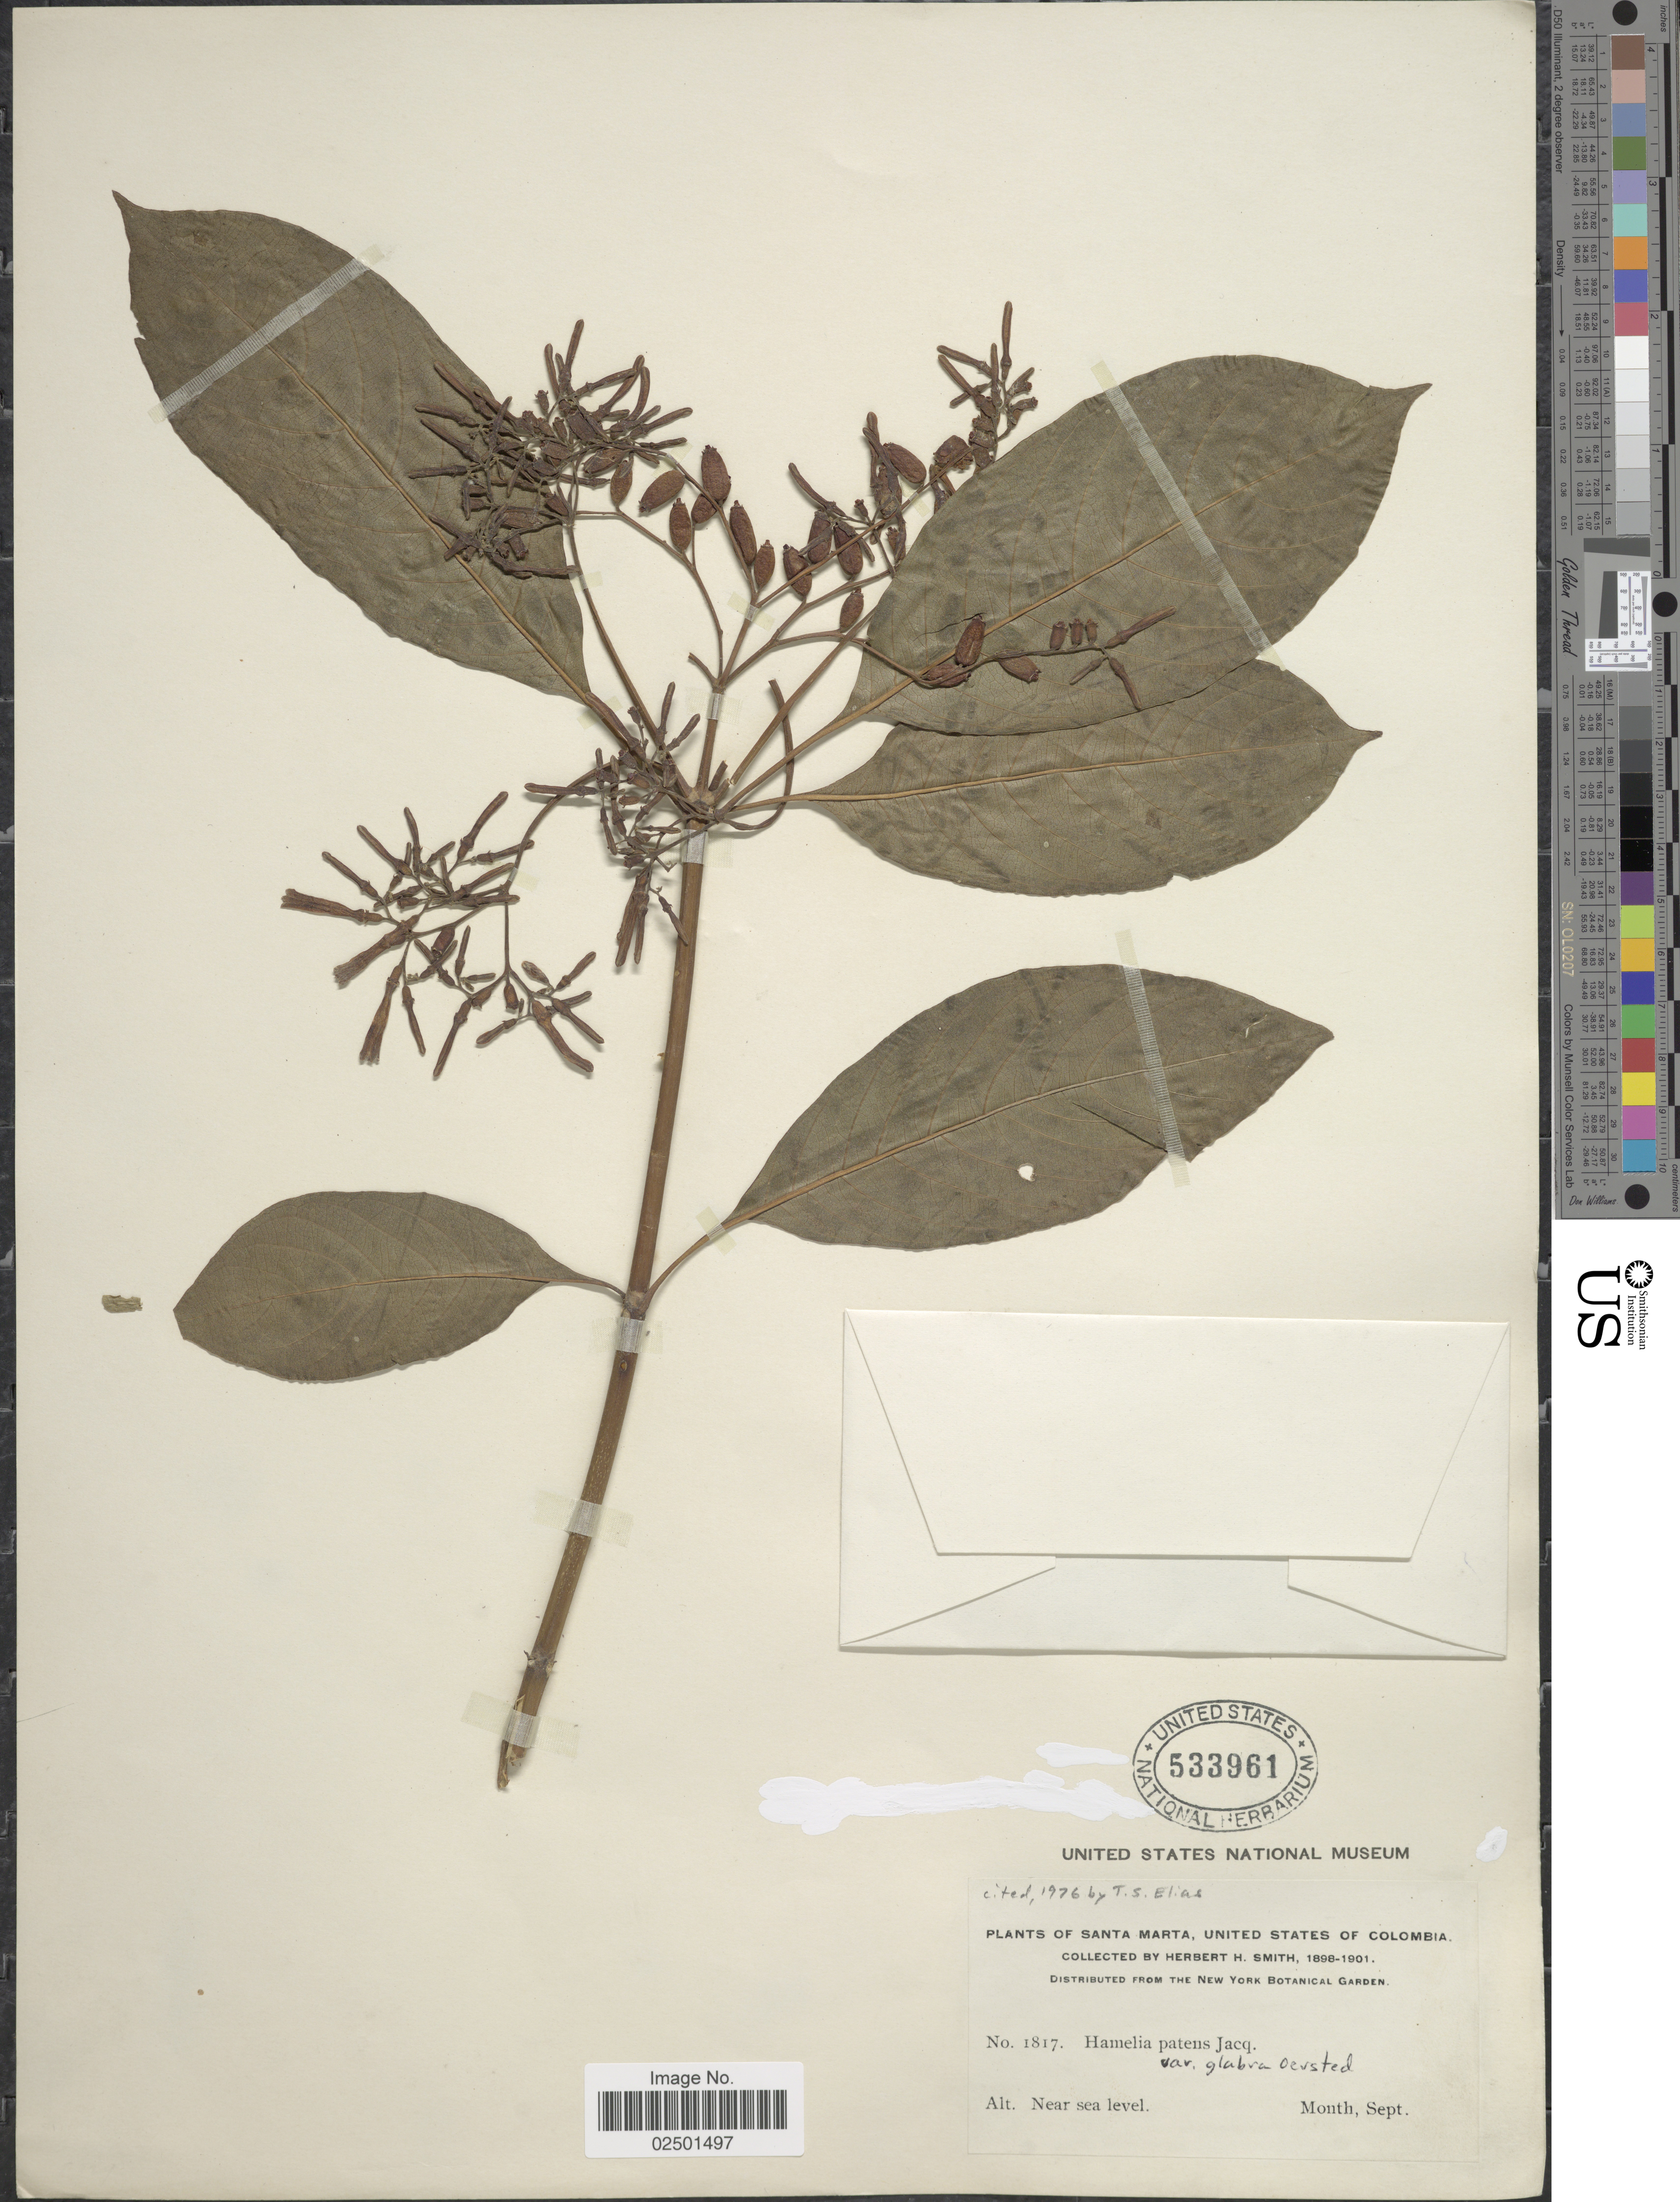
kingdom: Plantae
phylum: Tracheophyta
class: Magnoliopsida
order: Gentianales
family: Rubiaceae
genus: Hamelia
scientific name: Hamelia patens var. glabra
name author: Oerst.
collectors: Herbert H. Smith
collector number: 1817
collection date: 1898-09/1901-09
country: Colombia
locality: Santa Marta.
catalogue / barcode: US 533961